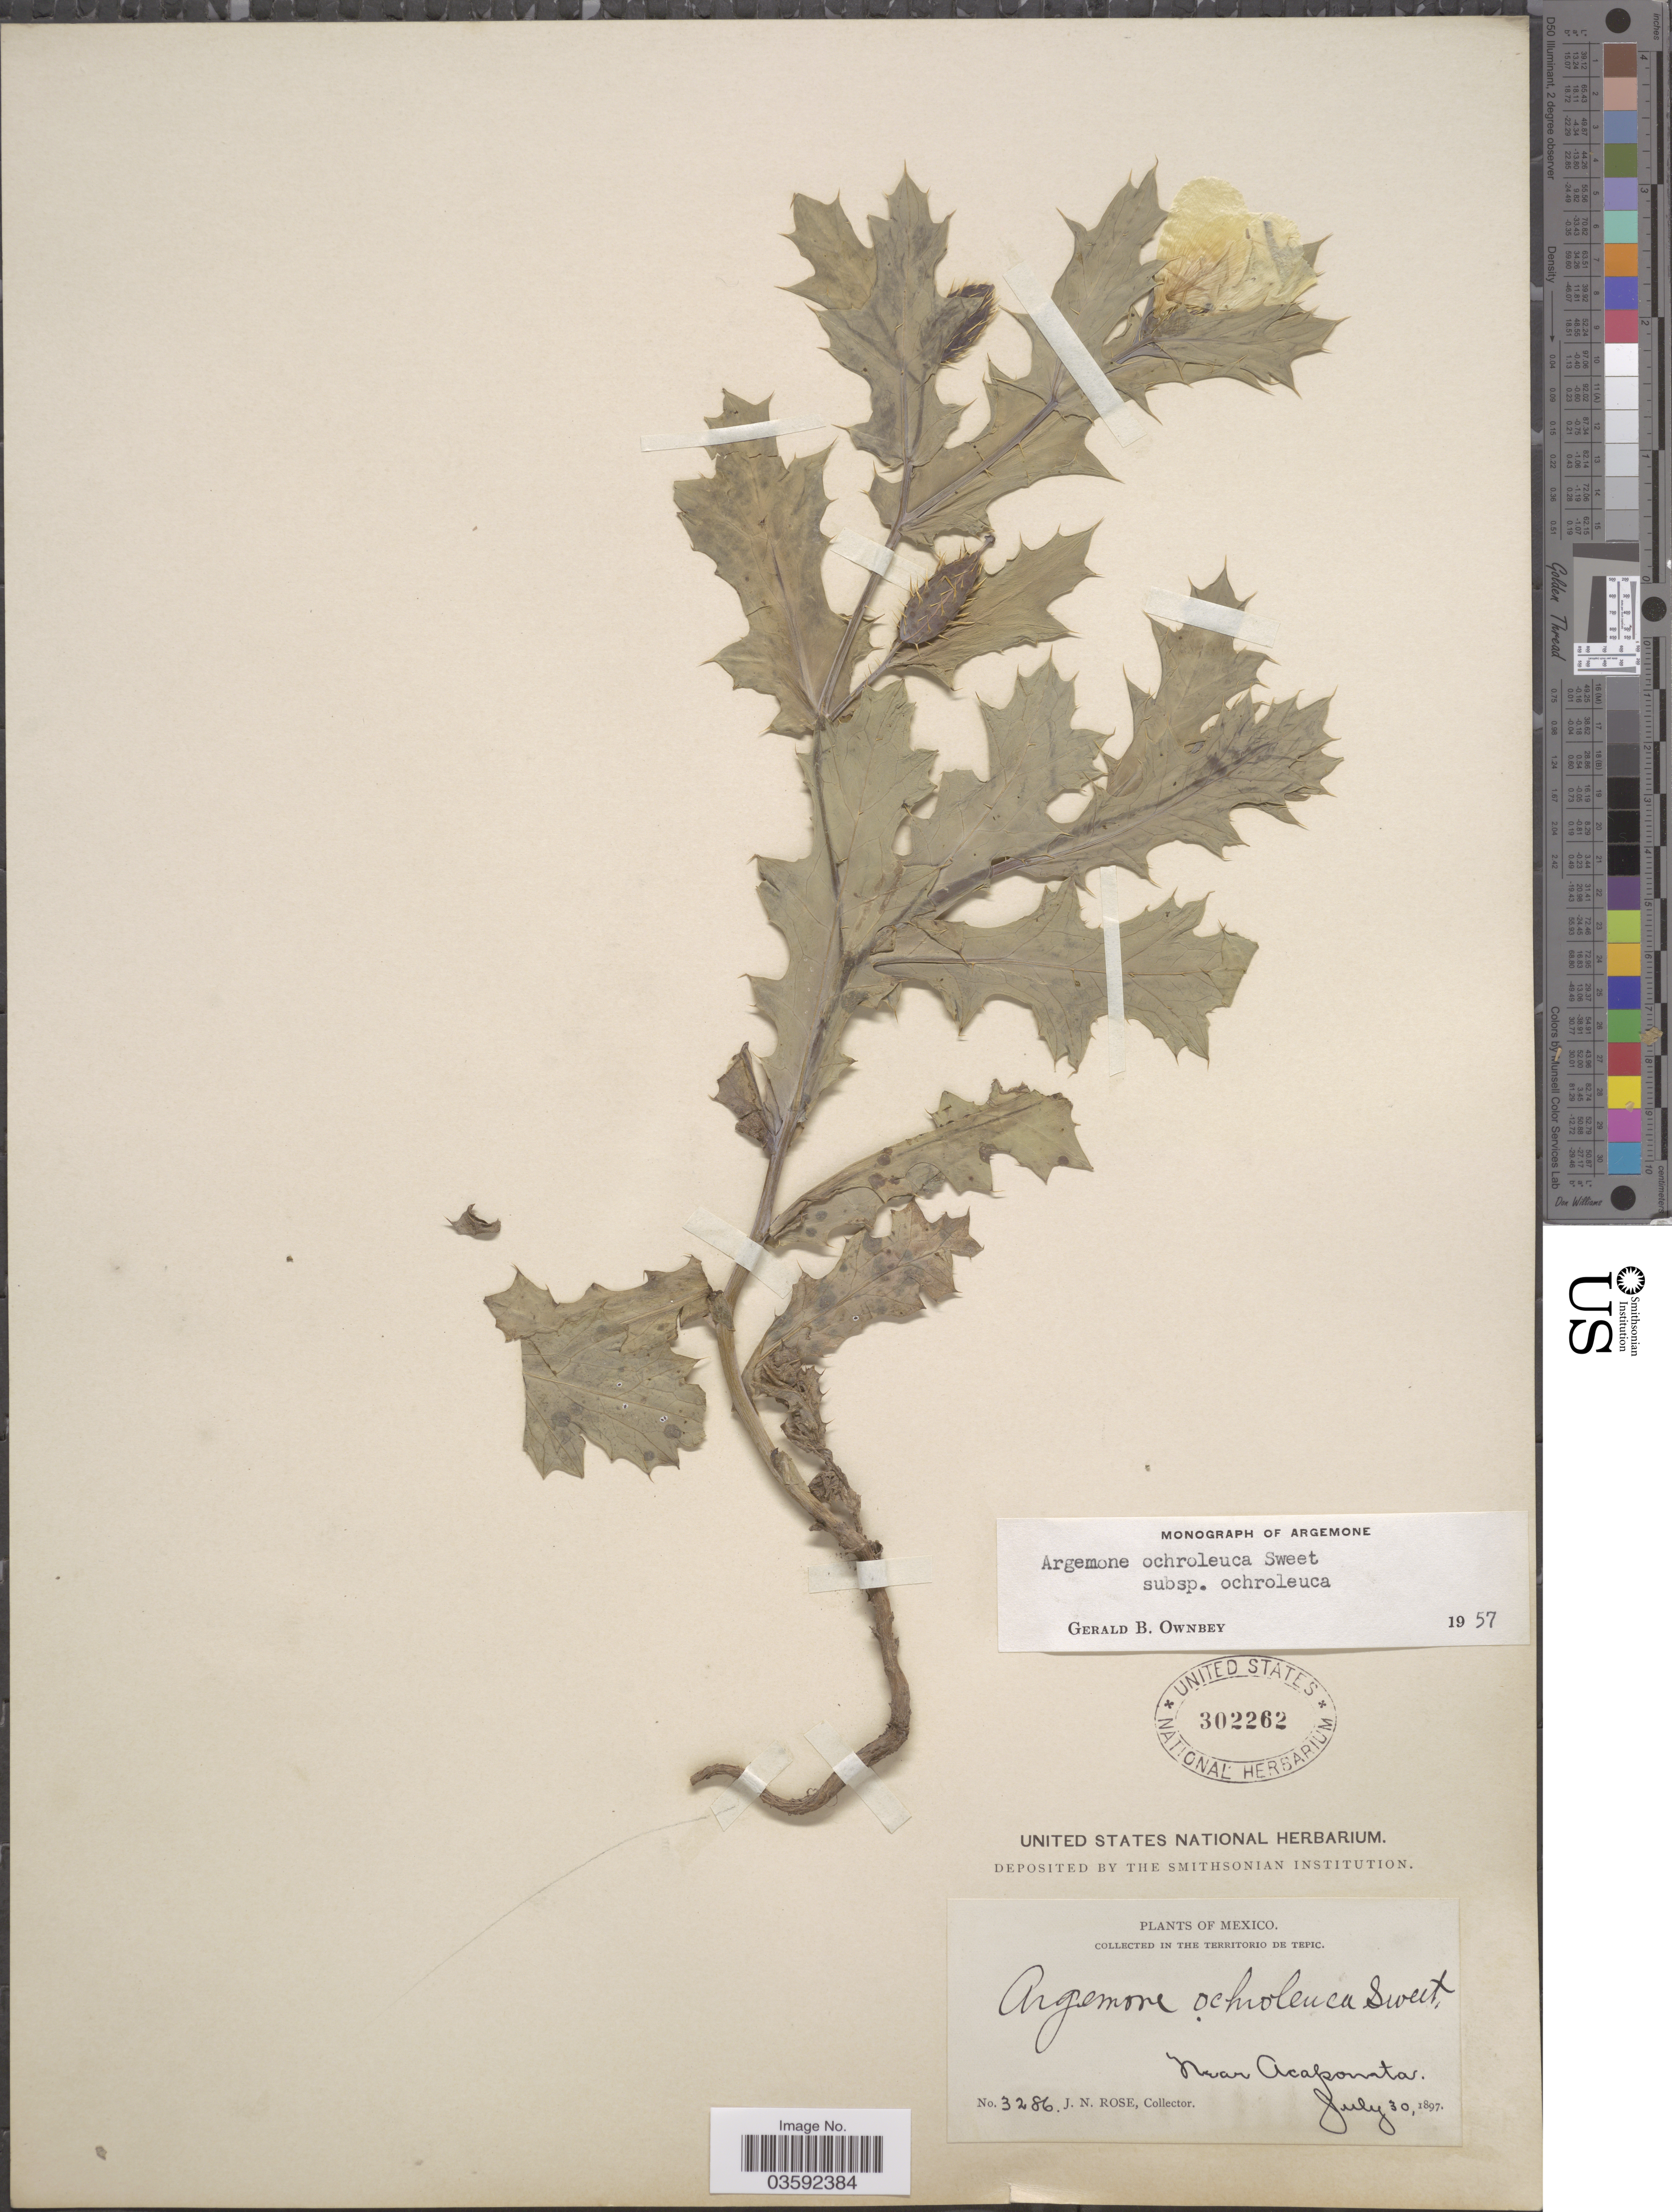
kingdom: Plantae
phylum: Tracheophyta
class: Magnoliopsida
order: Ranunculales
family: Papaveraceae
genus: Argemone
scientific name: Argemone ochroleuca subsp. ochroleuca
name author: Sweet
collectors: J. N. Rose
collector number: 3286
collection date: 1897-07-30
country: Mexico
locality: In the Territorio of Tepic. Near Acaponata.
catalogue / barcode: US 302262